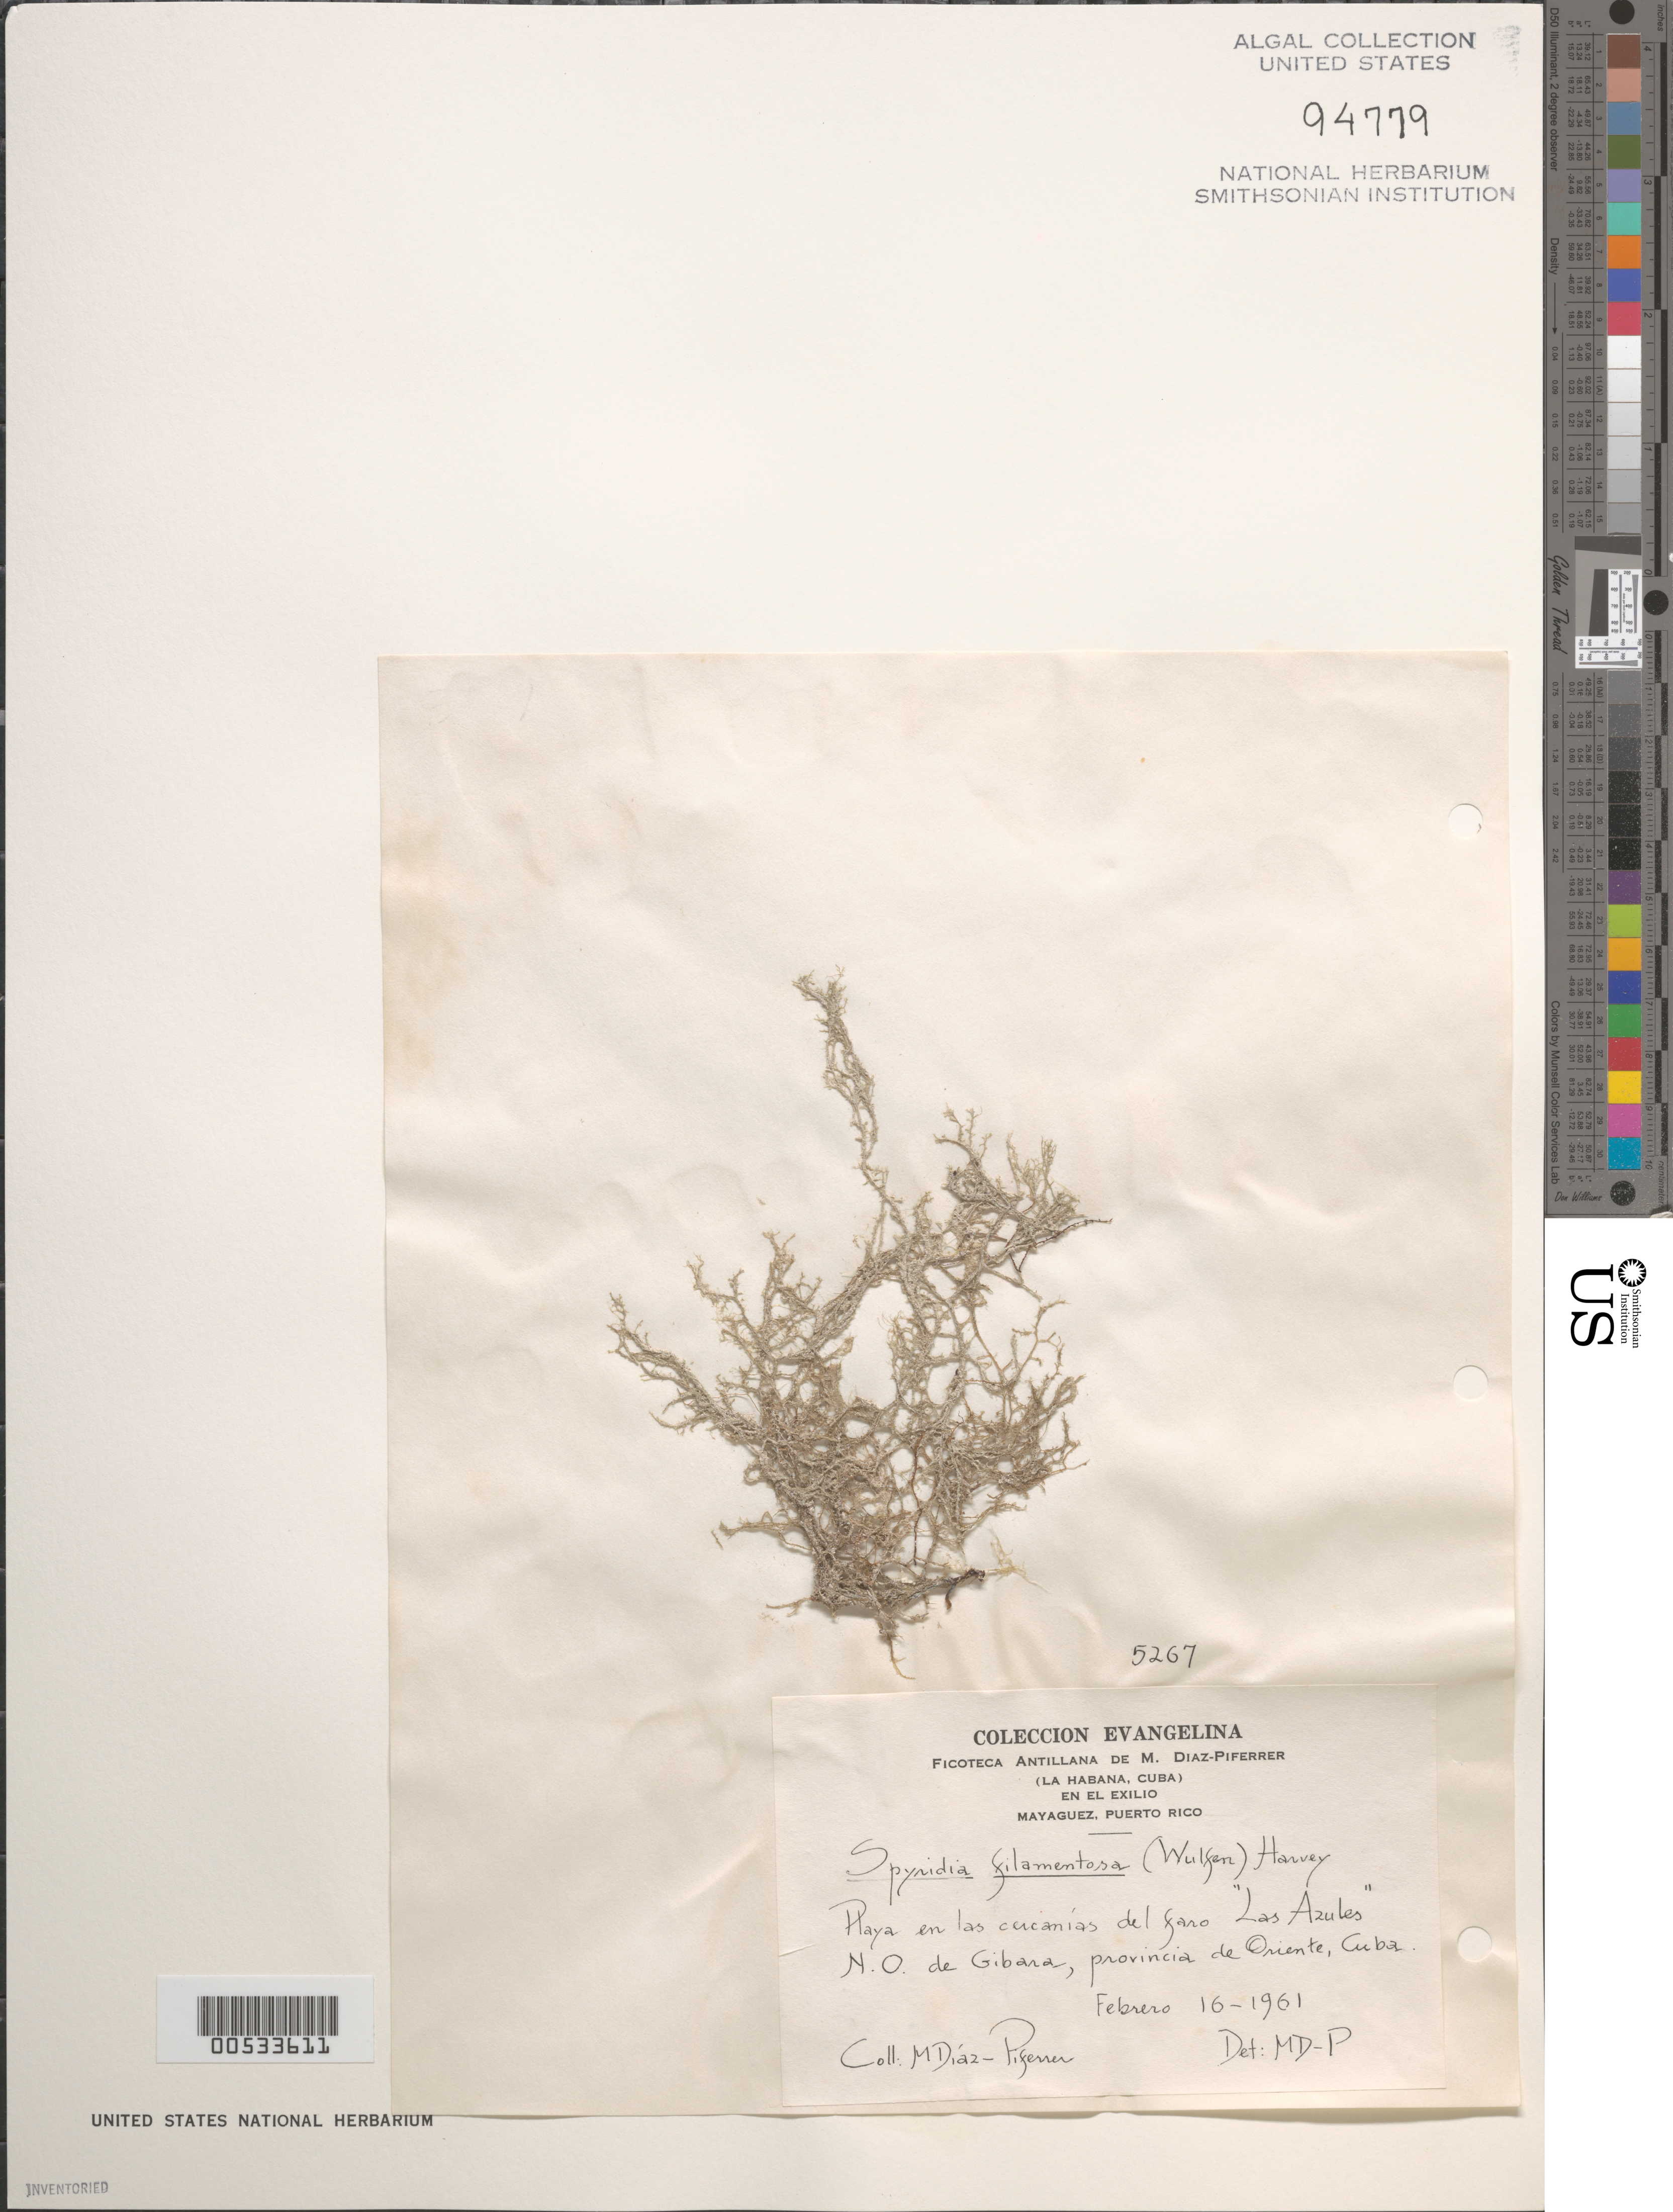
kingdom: Plantae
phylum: Rhodophyta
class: Florideophyceae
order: Ceramiales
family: Spyridiaceae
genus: Spyridia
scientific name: Spyridia filamentosa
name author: (Wulfen) Harv.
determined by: Diaz-Piferrer, M.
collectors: M. Diaz-Piferrer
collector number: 5267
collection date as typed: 16 Feb 1961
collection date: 1961-02-16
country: Cuba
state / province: Santiago de Cuba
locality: Las Azules northwest of Gibara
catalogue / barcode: US 94779